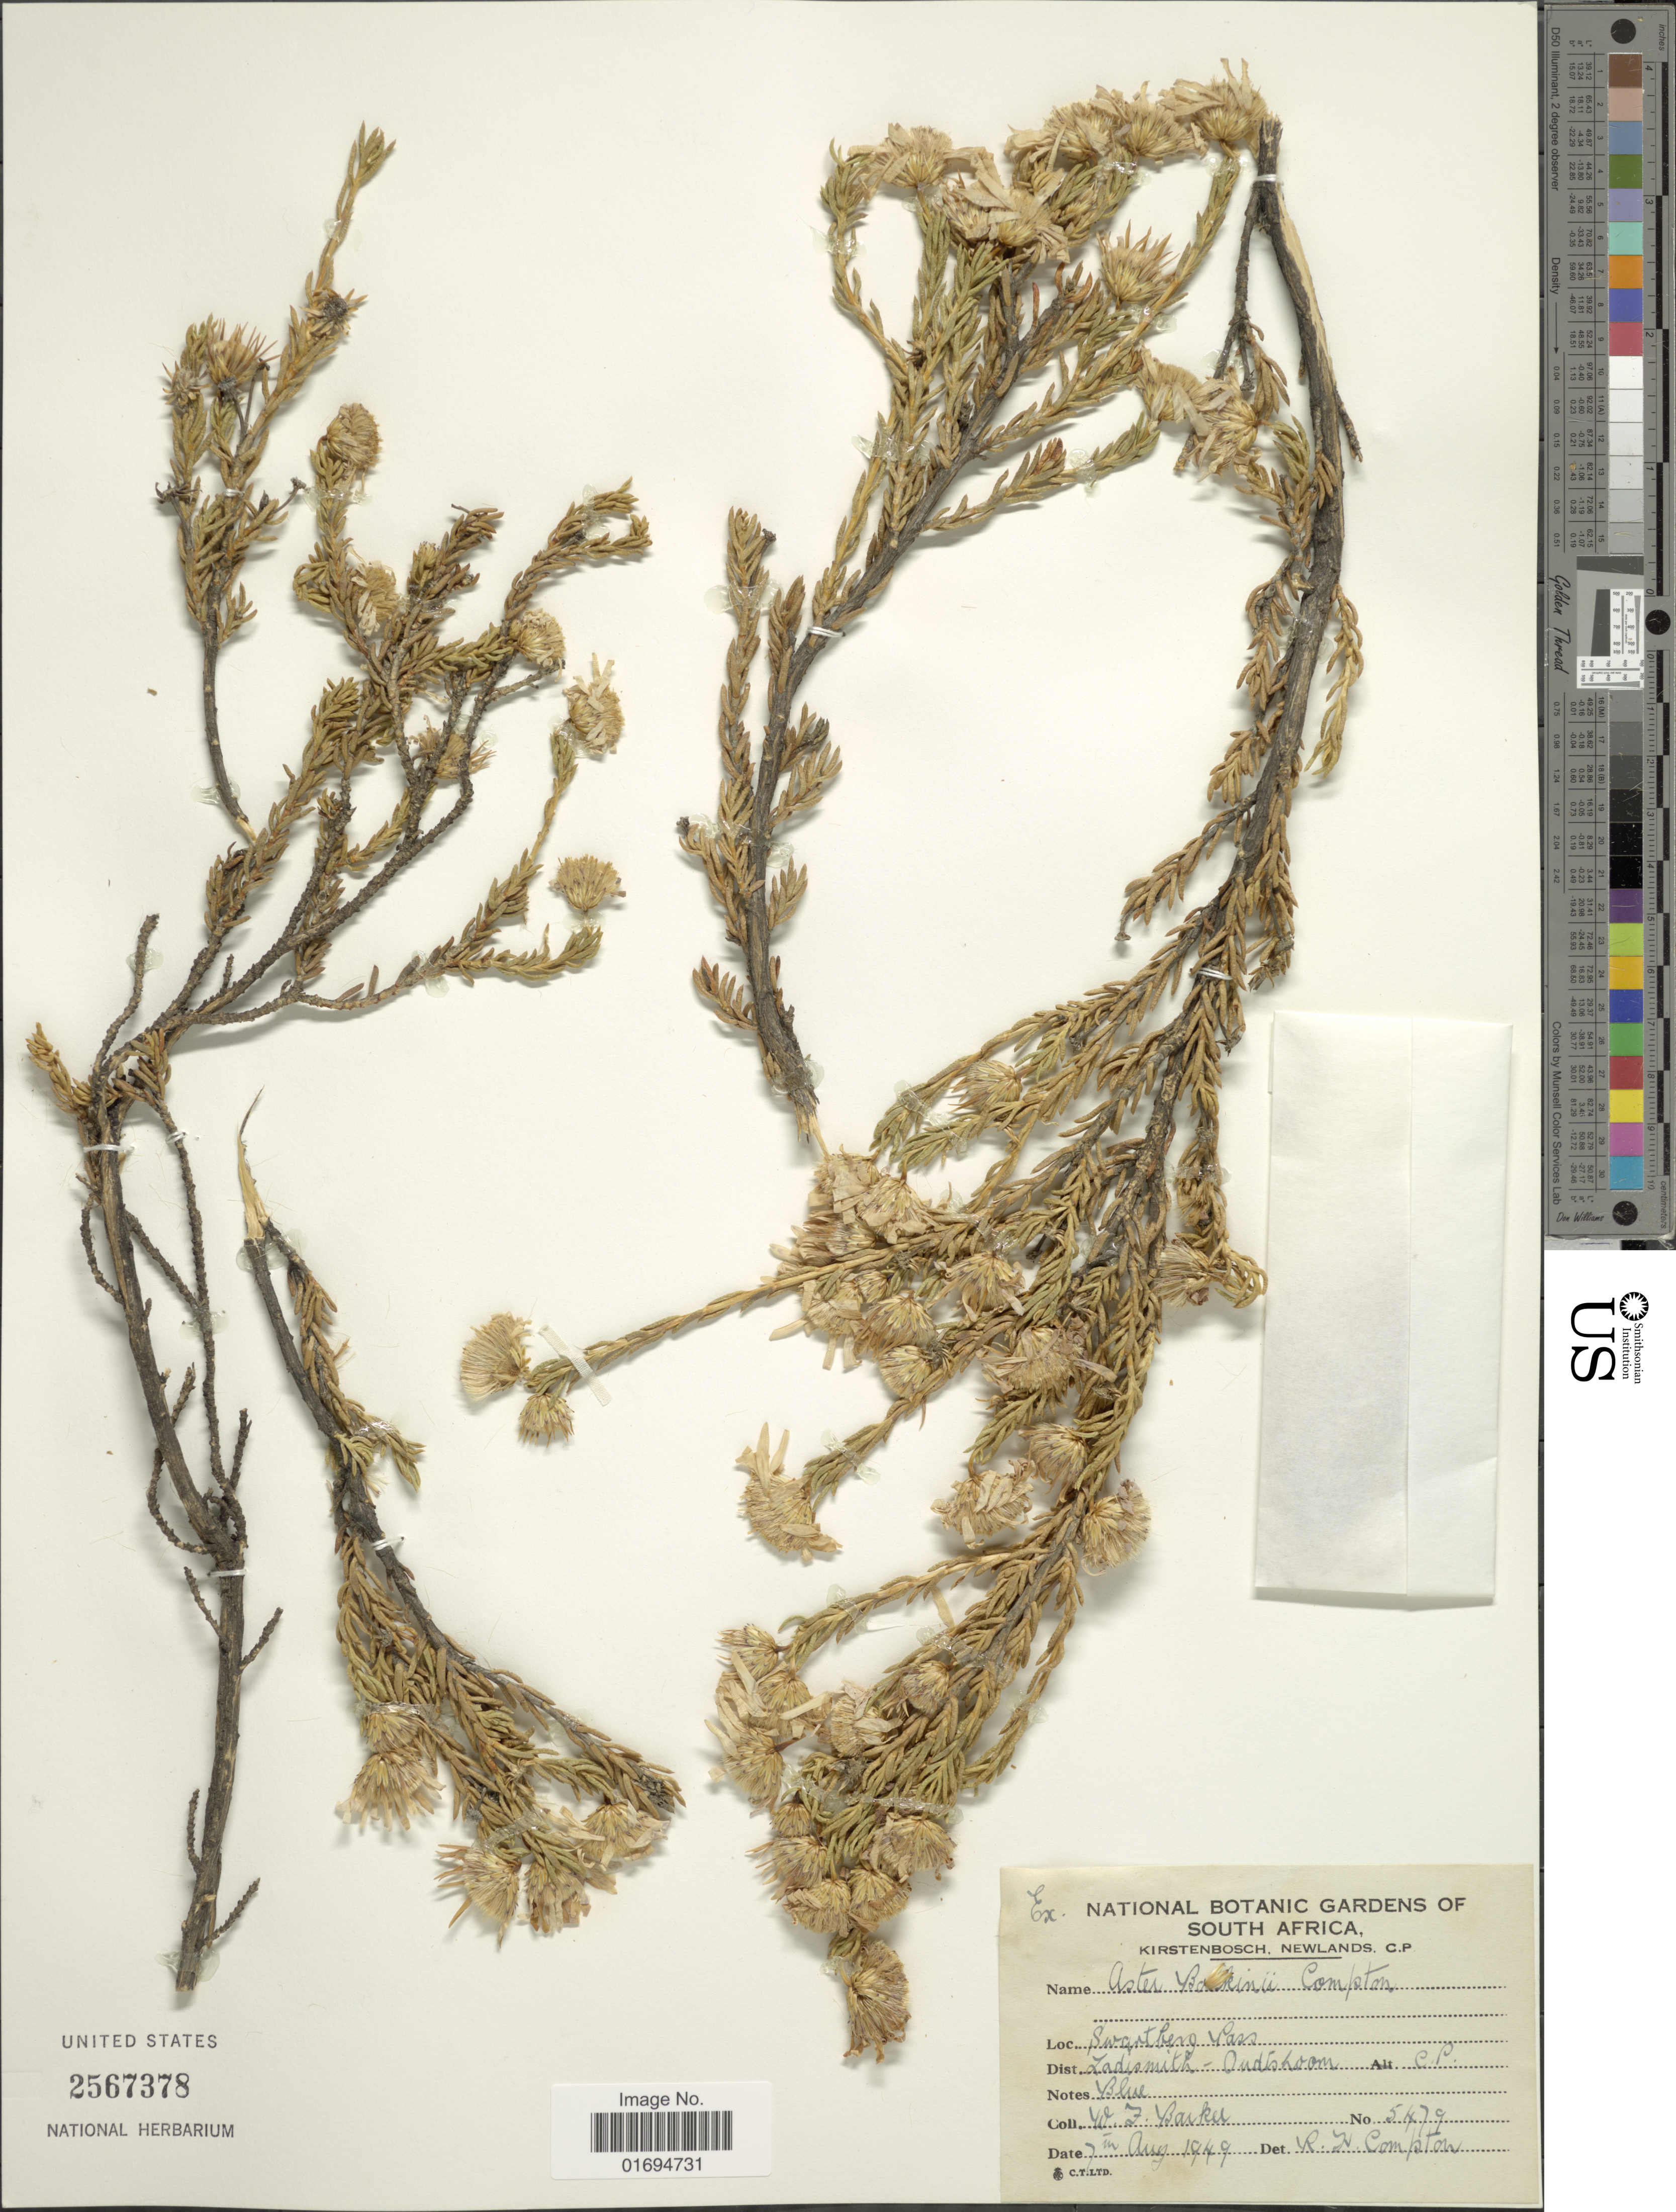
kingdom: Plantae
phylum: Tracheophyta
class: Magnoliopsida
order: Asterales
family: Asteraceae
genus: Felicia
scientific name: Felicia filifolia subsp. bodkinii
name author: (Compton) Grau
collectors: W. F. Barker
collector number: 5479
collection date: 1949-08-07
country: South Africa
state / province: Northern Cape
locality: Swanthero Pass, Zadismith- Oudstloom, C. P.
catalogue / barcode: US 2567378